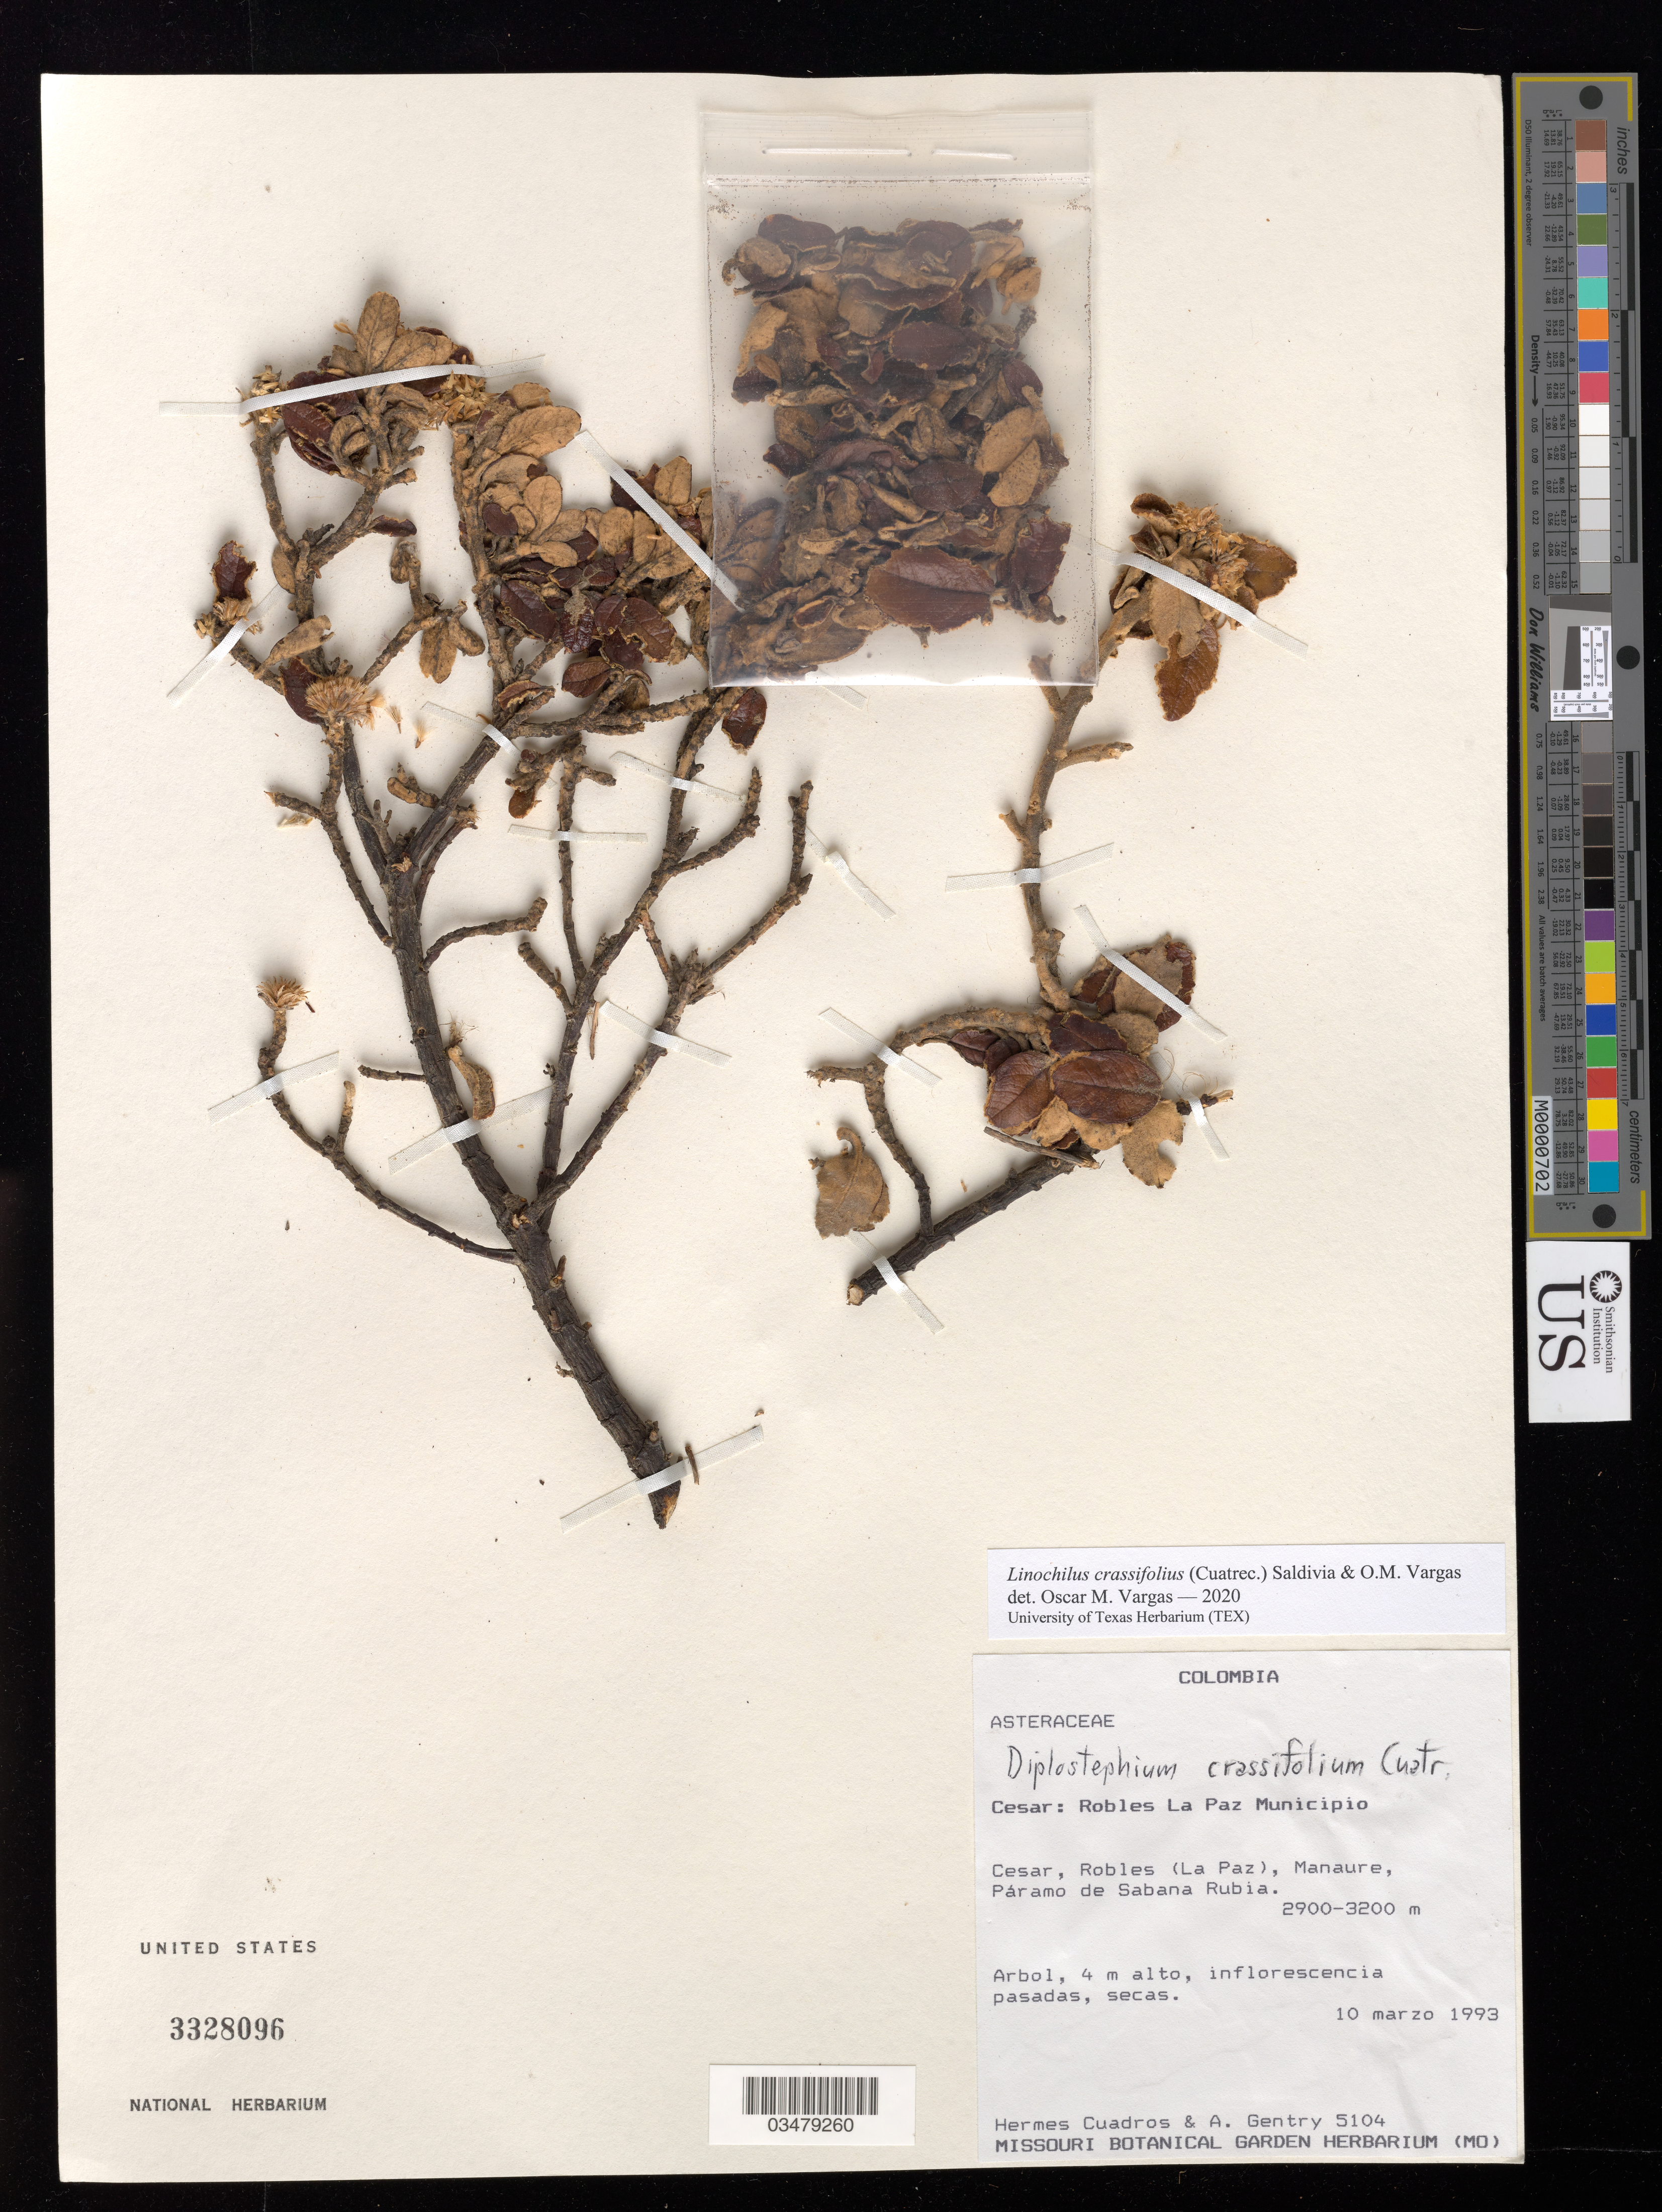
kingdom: Plantae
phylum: Tracheophyta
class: Magnoliopsida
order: Asterales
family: Asteraceae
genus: Linochilus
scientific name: Linochilus crassifolius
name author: (Cuatrec.) Saldivia & O.M. Vargas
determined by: Vargas, Oscar M.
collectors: H. Cuadros & A. H. Gentry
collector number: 5104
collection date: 1993-03-10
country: Colombia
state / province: Cesar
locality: Cesar , Robles (La Paz), Manaure, Paramo de Sabana Rubia.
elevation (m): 2900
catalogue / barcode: US 3328096